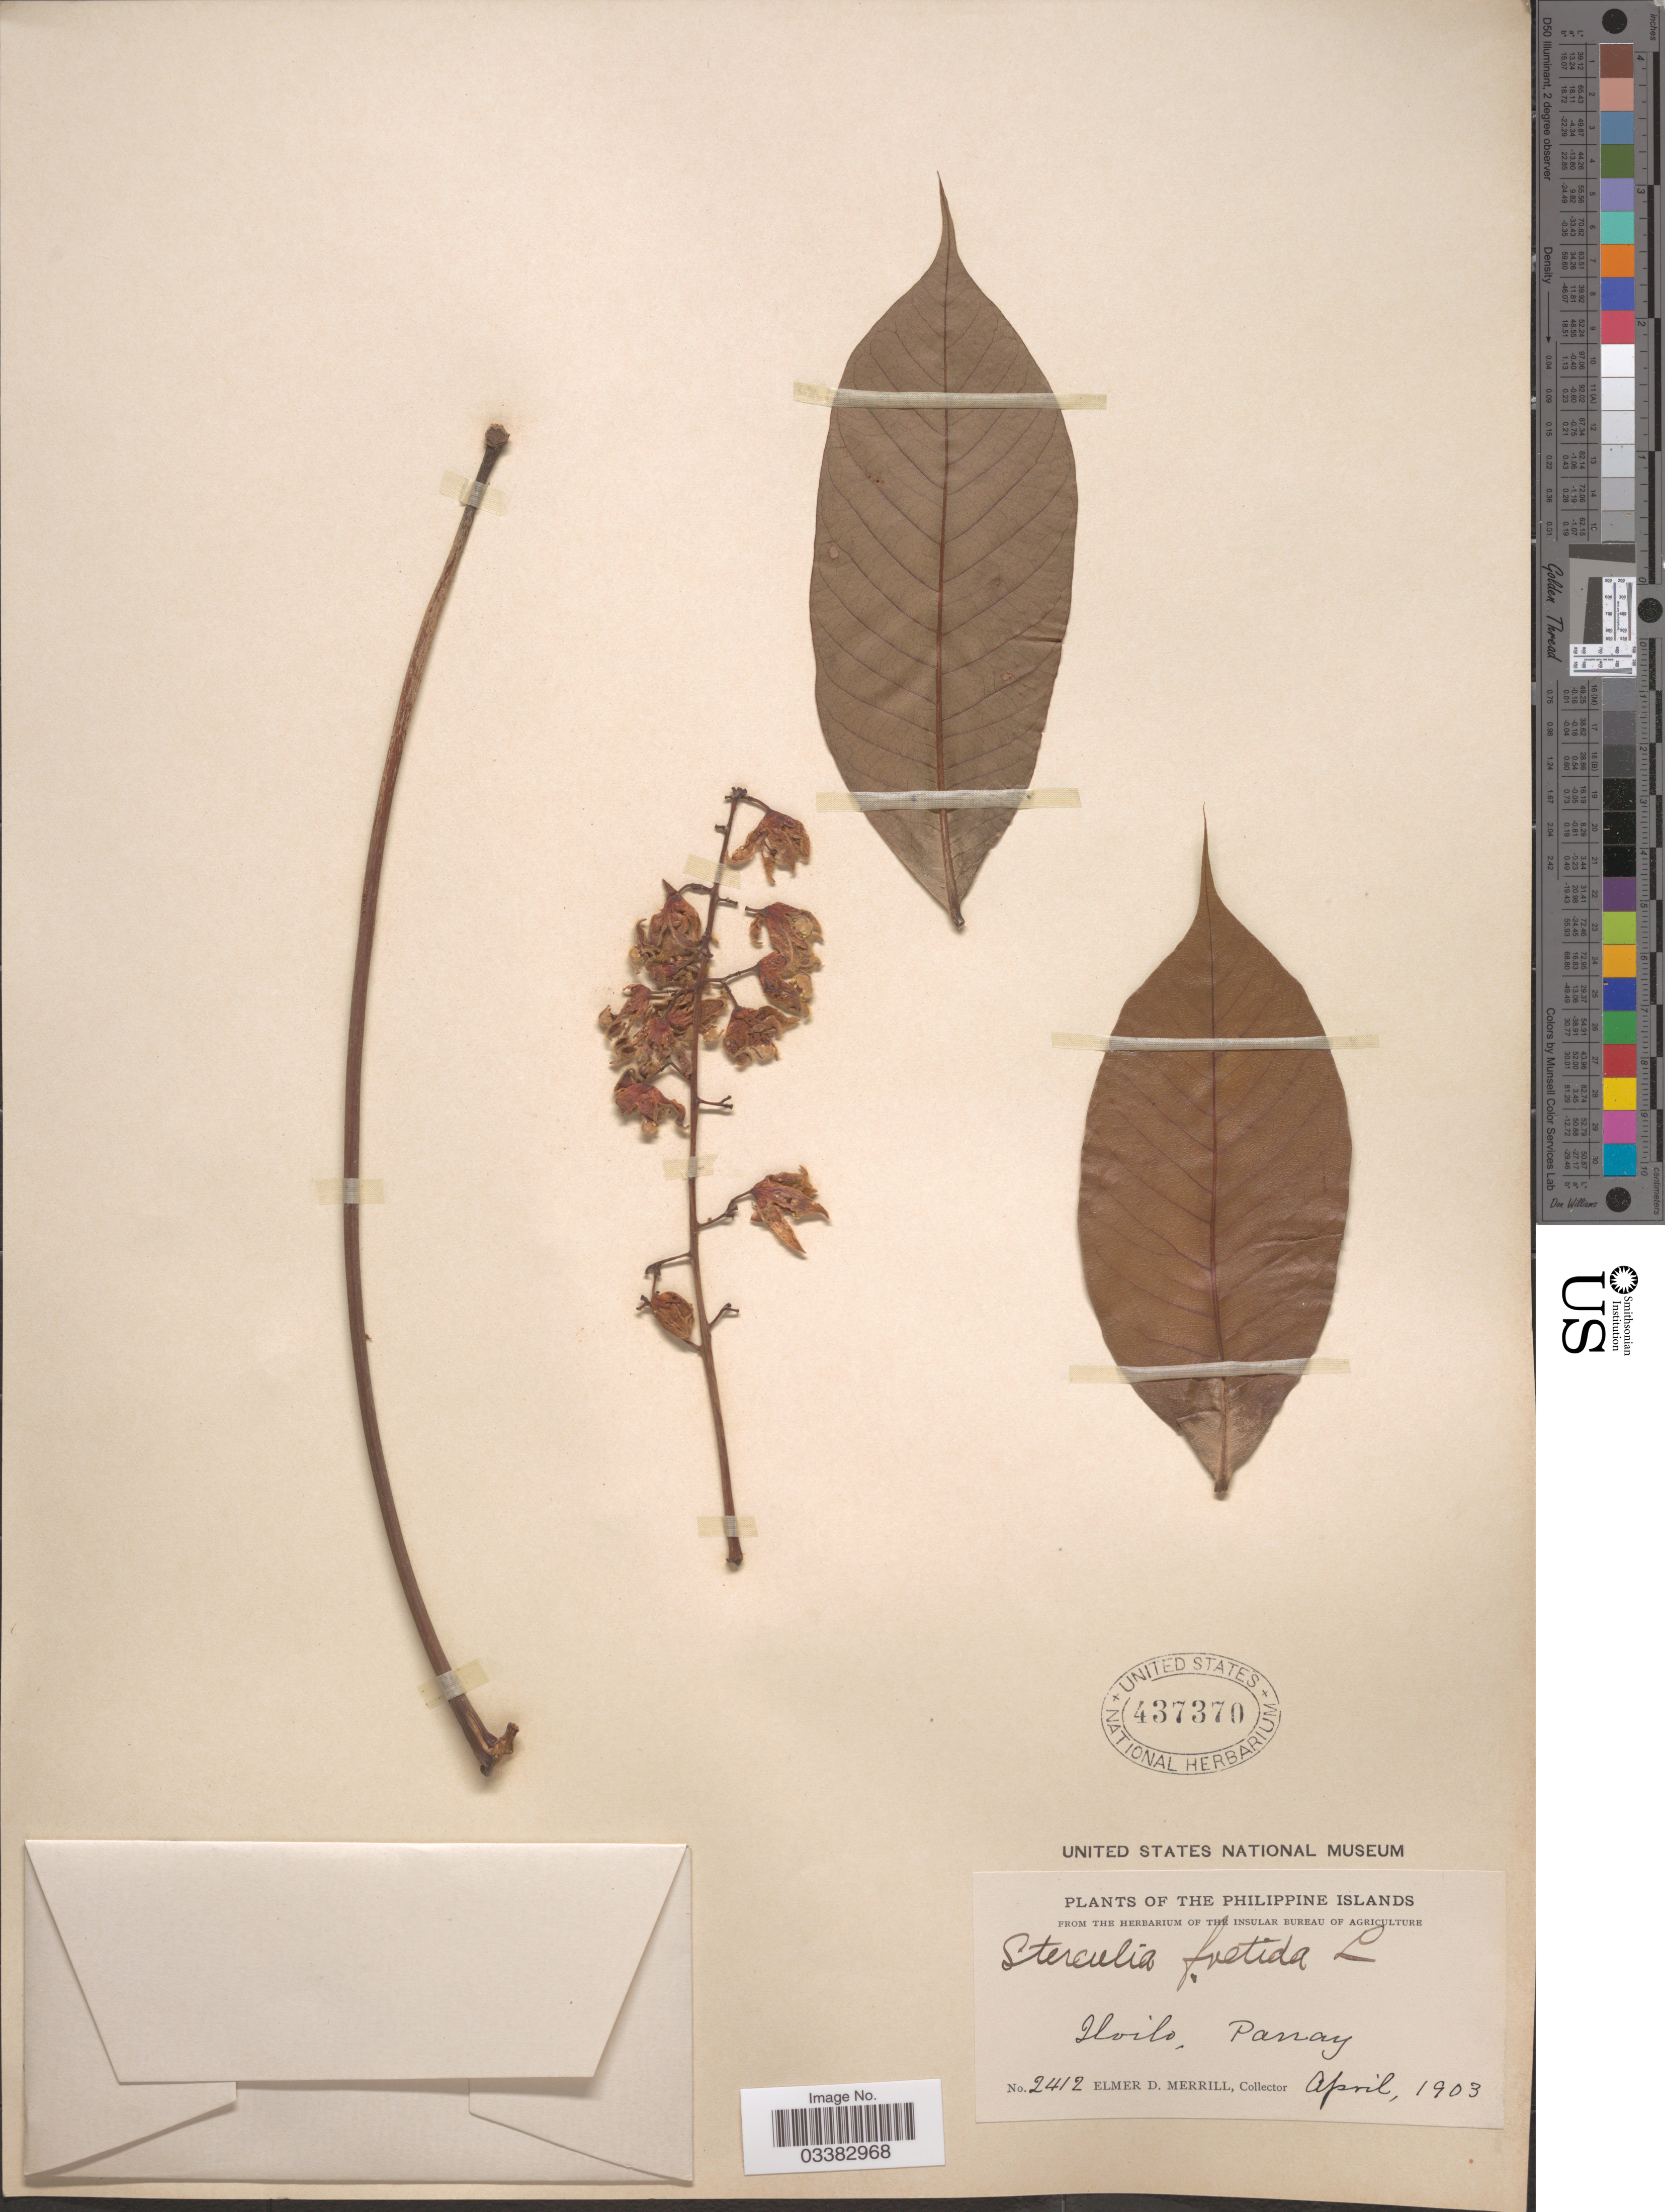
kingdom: Plantae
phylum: Tracheophyta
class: Magnoliopsida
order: Malvales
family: Malvaceae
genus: Sterculia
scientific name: Sterculia foetida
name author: L.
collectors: E. D. Merrill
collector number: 2412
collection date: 1903-04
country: Philippines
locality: The Philippine Islands, Iloilo, Panay.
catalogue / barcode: US 437370